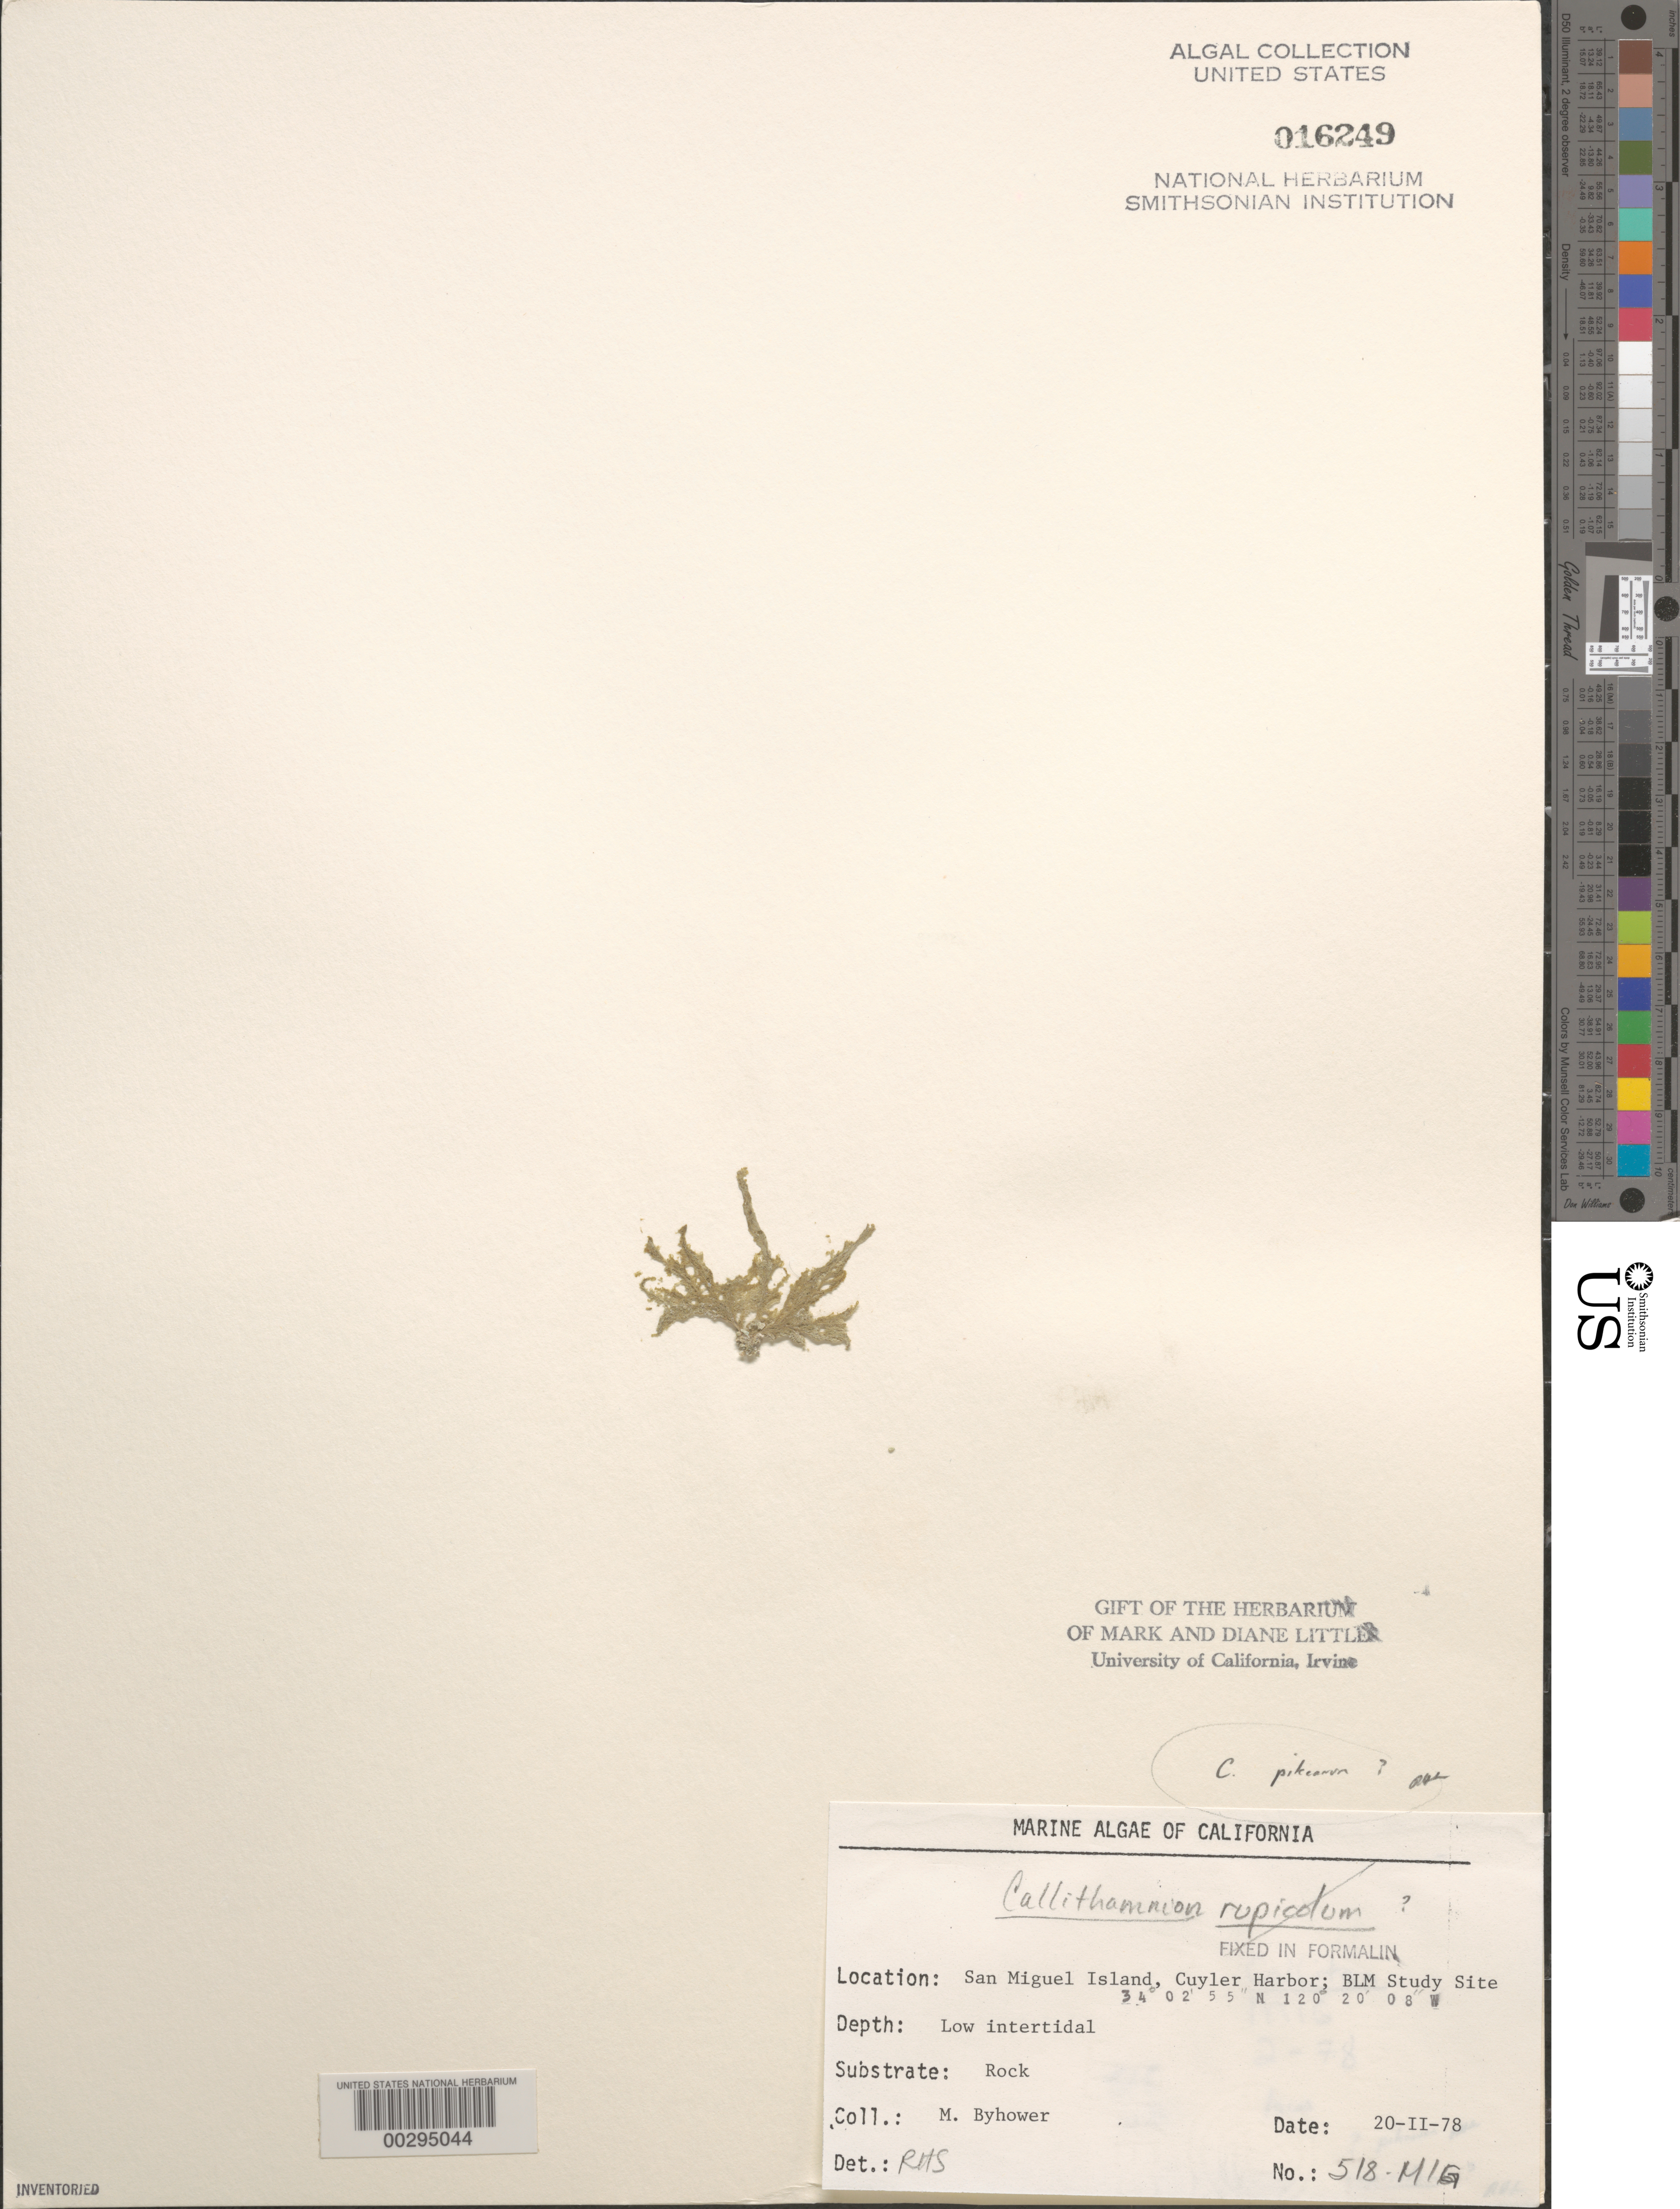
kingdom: Plantae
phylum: Rhodophyta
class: Florideophyceae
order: Ceramiales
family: Callithamniaceae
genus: Callithamnion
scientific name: Callithamnion pikeanum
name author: Harv.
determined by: Sims, Robert H.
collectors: M. Byhower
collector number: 518-mig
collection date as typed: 20 Feb 1978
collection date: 1978-02-20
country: United States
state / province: California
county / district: Santa Barbara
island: San Miguel Island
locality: Cuyler Harbor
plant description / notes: BLM-SOCALBIGHT Rocky Intertidal Survey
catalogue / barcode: US 16249